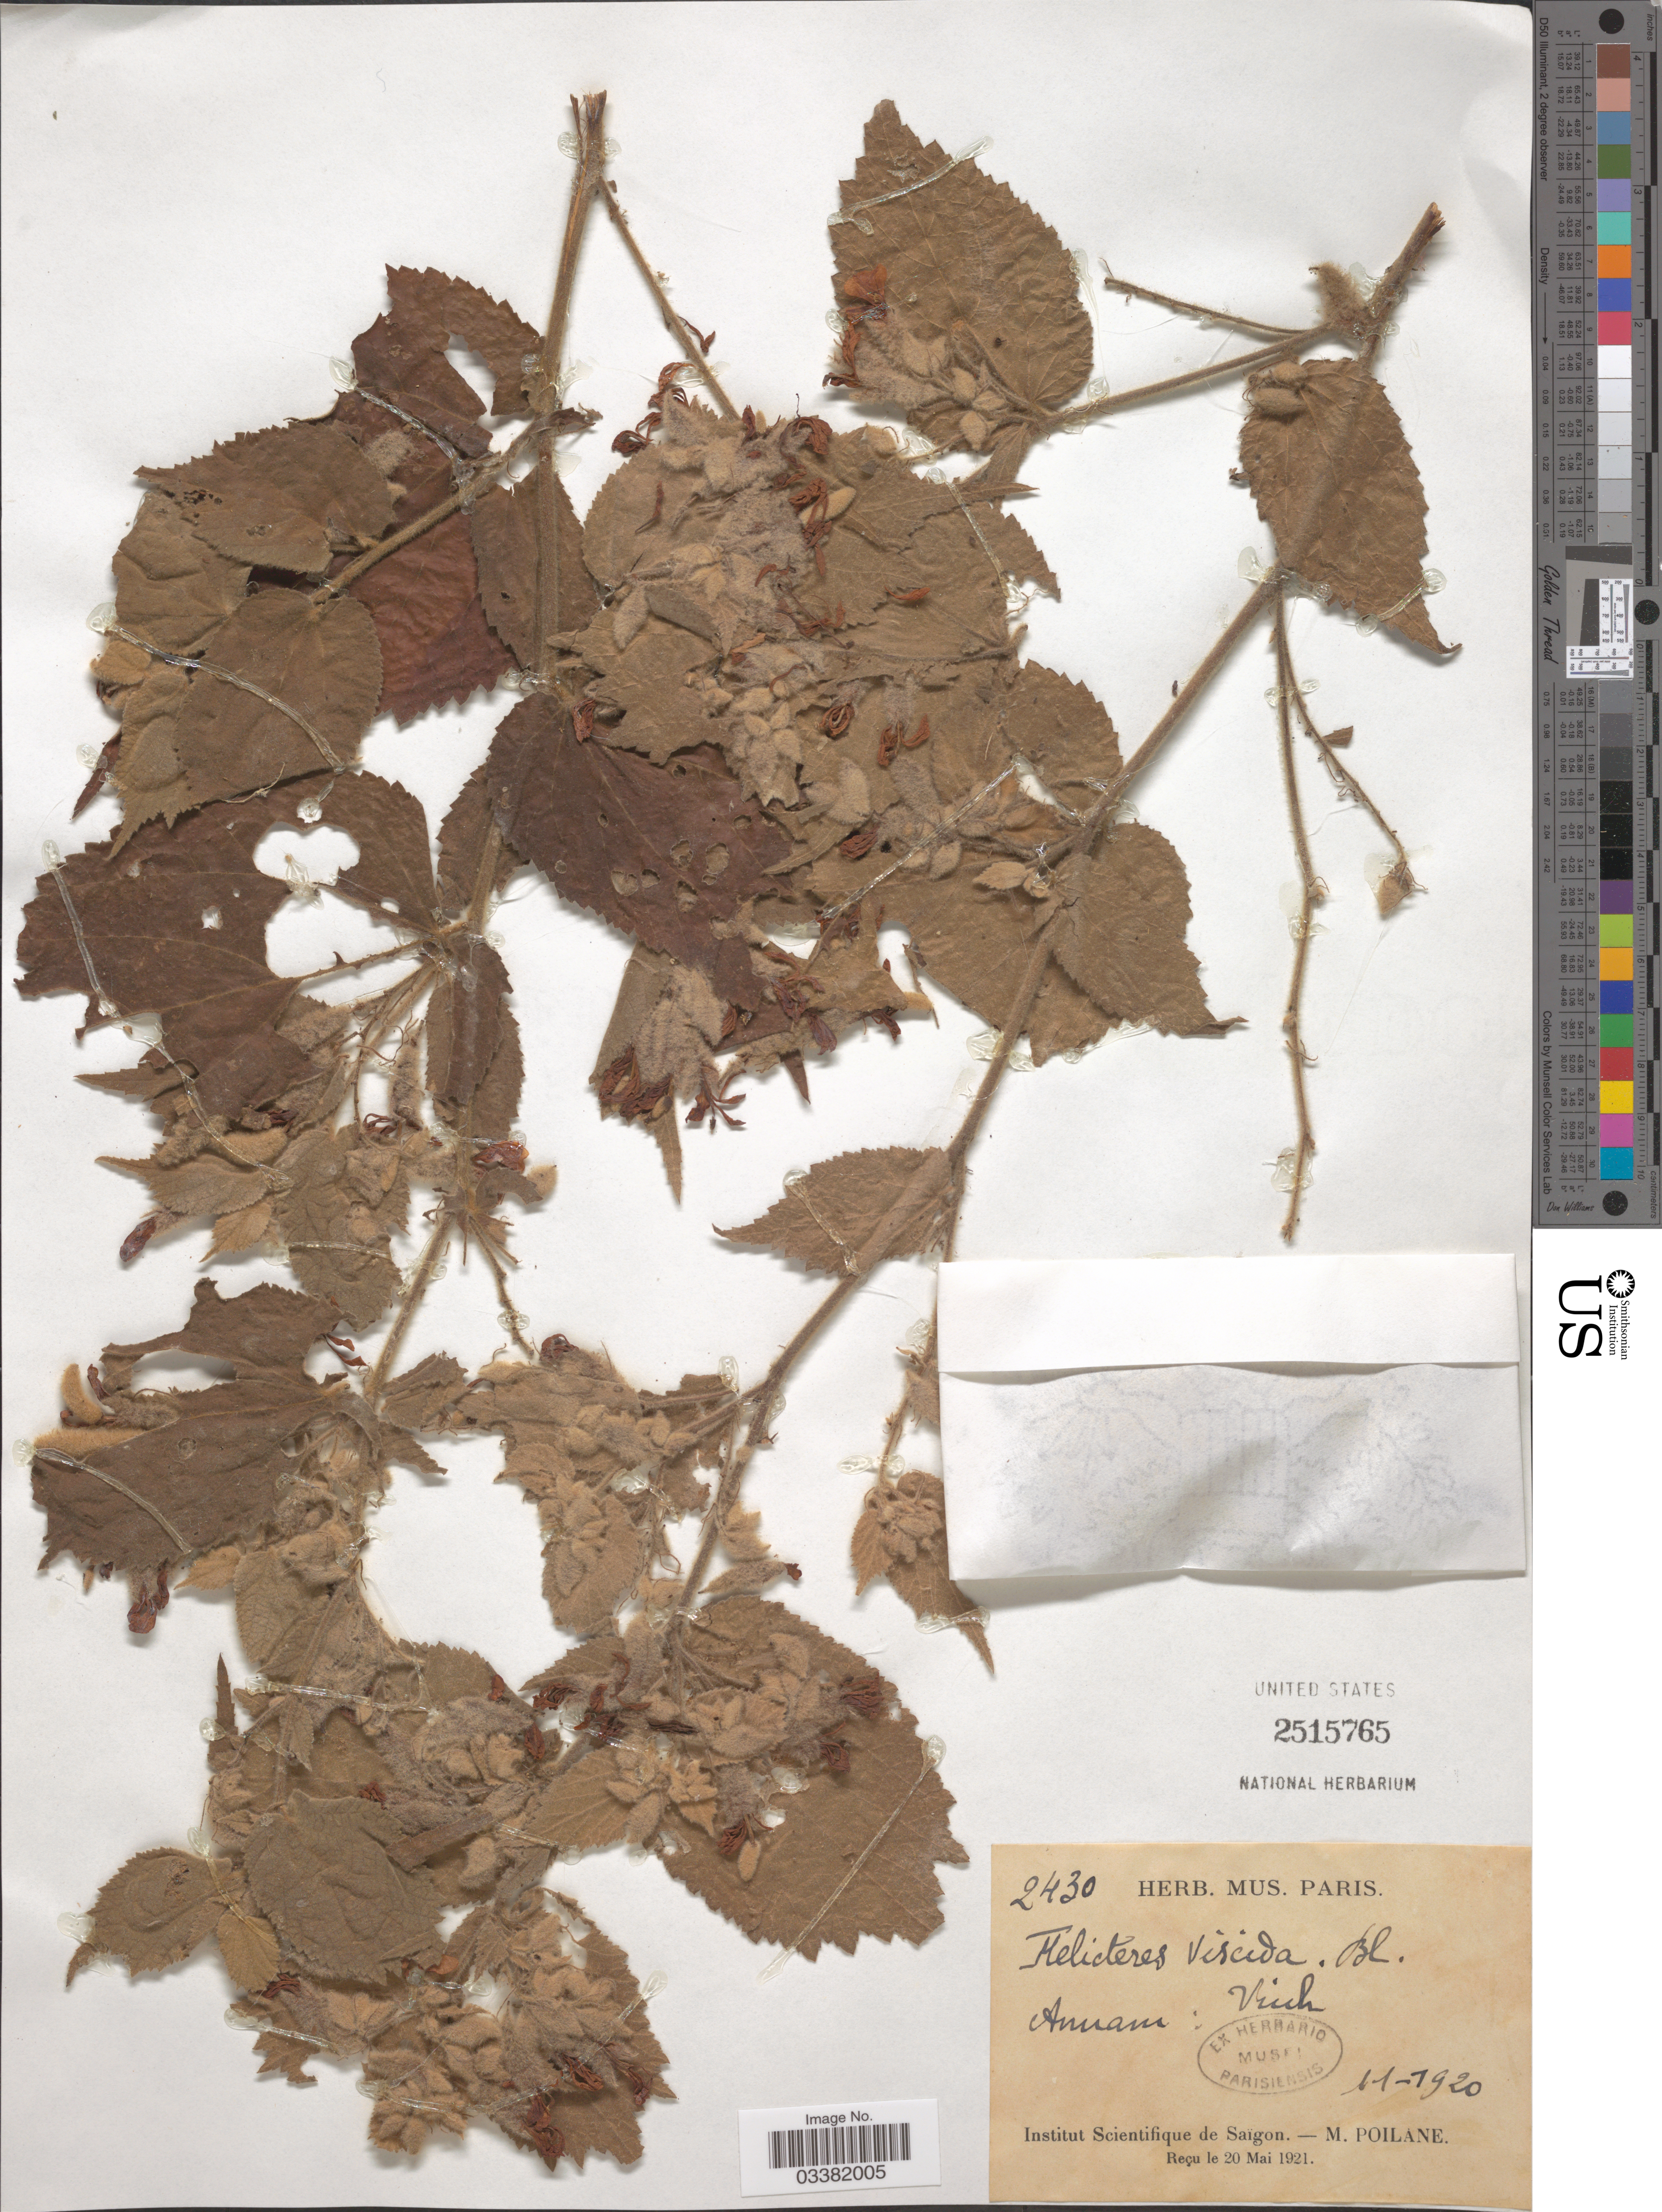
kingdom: Plantae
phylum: Tracheophyta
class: Magnoliopsida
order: Malvales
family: Malvaceae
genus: Helicteres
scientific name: Helicteres viscida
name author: Blume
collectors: M. Poilane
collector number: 2430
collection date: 1920-11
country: Vietnam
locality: Annam: Ninh. Institut Scientifique de Saïgon.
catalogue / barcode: US 2515765